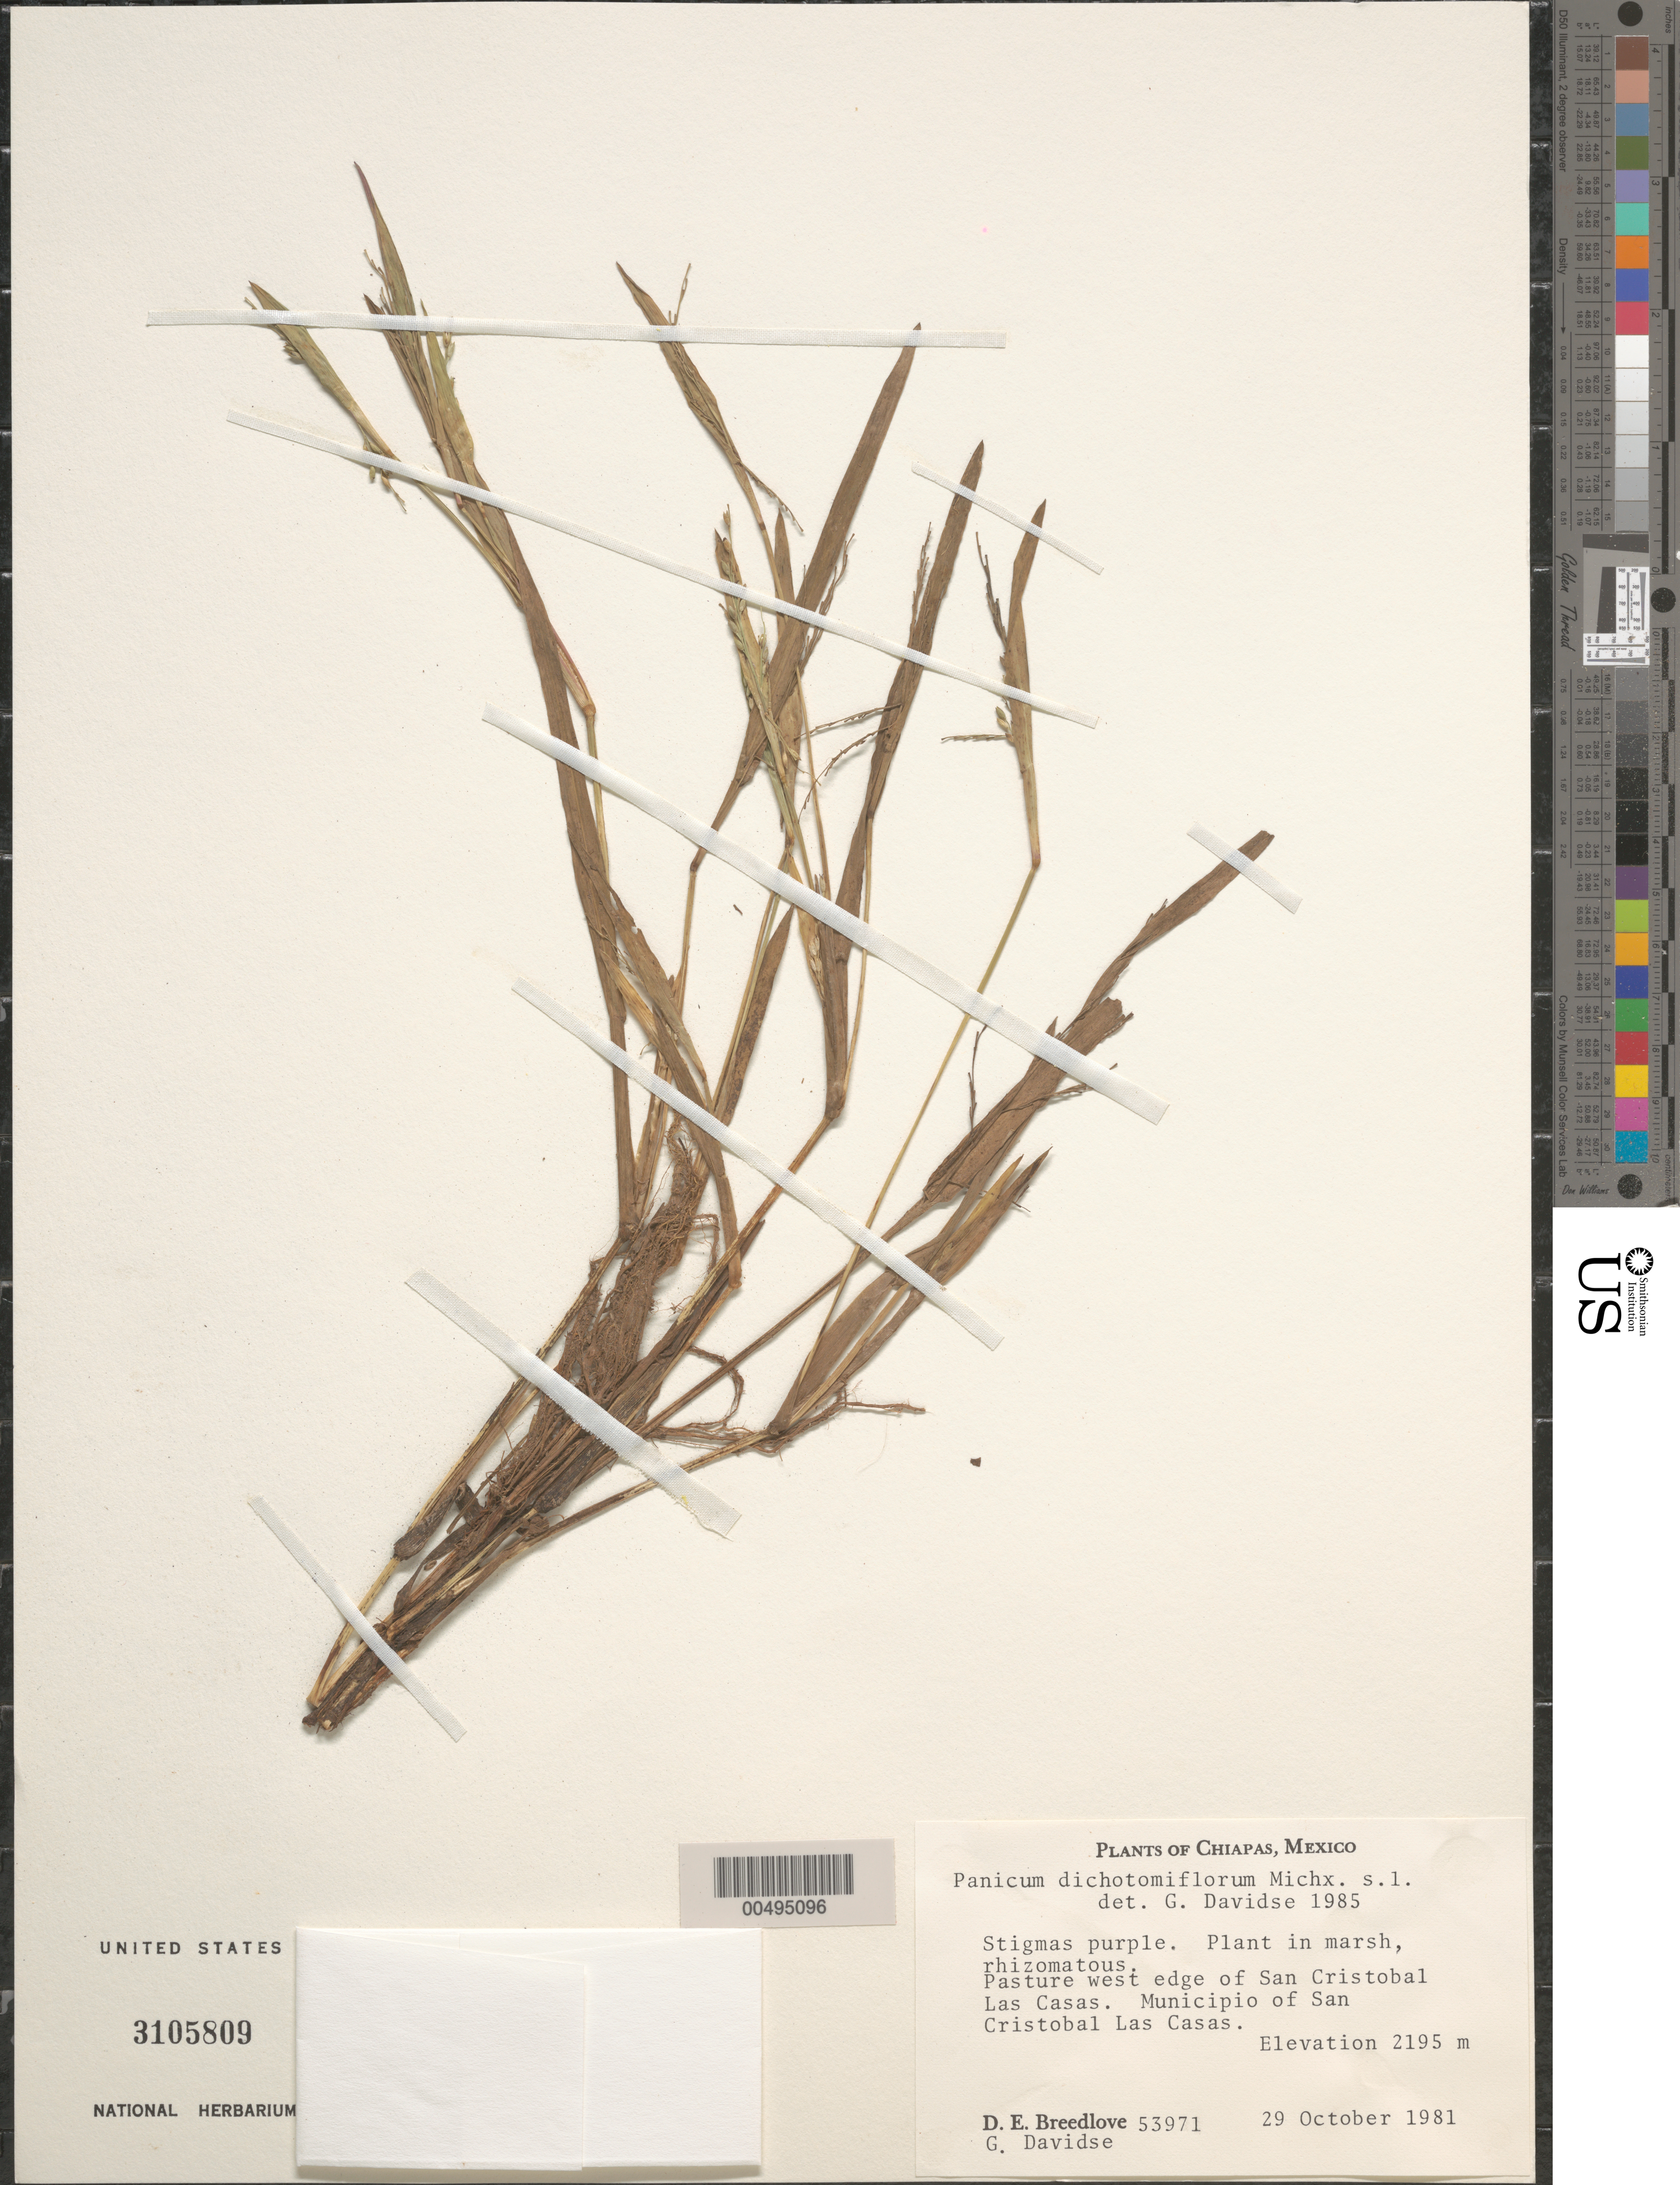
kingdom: Plantae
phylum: Tracheophyta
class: Liliopsida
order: Poales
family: Poaceae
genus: Panicum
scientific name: Panicum dichotomiflorum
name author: Michx.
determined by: Davidse, Gerrit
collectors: D. E. Breedlove & G. Davidse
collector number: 53971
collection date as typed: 29 Oct 1981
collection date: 1981-10-29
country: Mexico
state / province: Chiapas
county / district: San Cristóbal las Casas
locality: W edge of San Cristobal Las Casas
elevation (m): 2195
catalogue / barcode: US 3105809